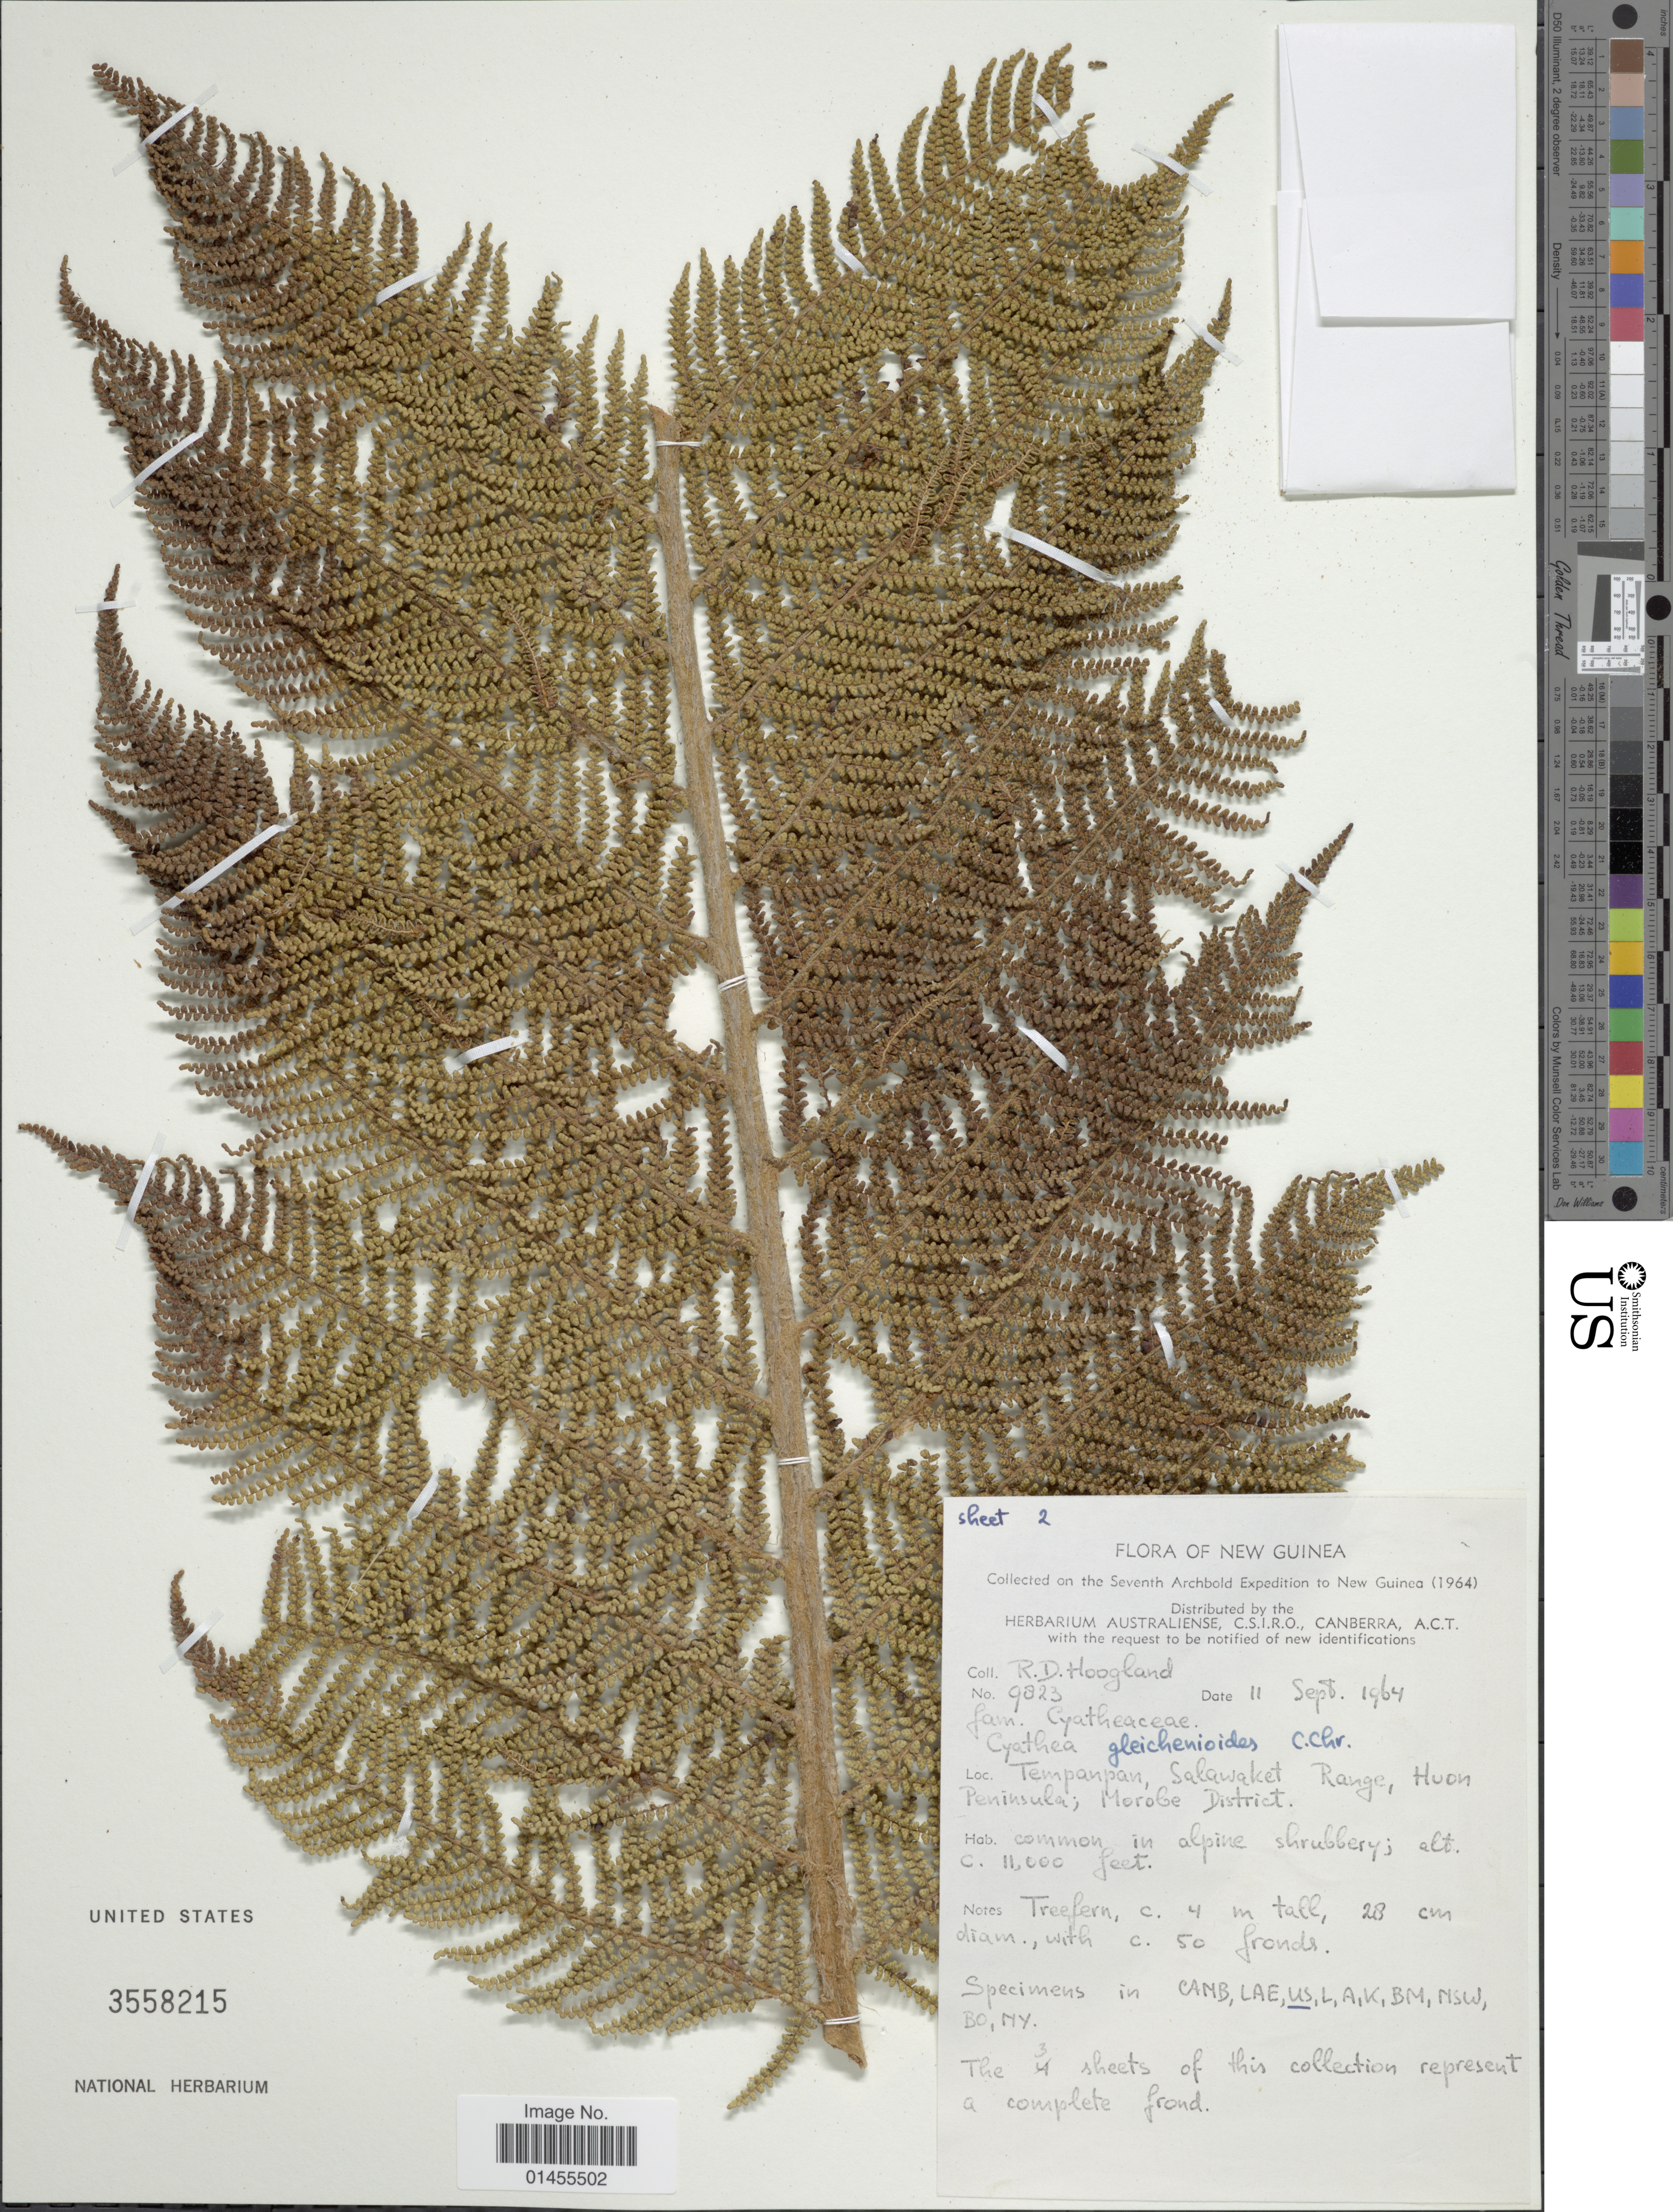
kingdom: Plantae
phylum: Tracheophyta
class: Polypodiopsida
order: Cyatheales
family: Cyatheaceae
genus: Alsophila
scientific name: Alsophila gleichenioides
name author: (C. Chr.) R.M. Tryon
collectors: R. D. Hoogland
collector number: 9823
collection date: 1964-09-11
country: Papua New Guinea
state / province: Morobe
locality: New Guinea. Tempanpan, Salawaket Range, Huon Peninsula, Morobe District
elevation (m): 3353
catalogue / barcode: US 3558215